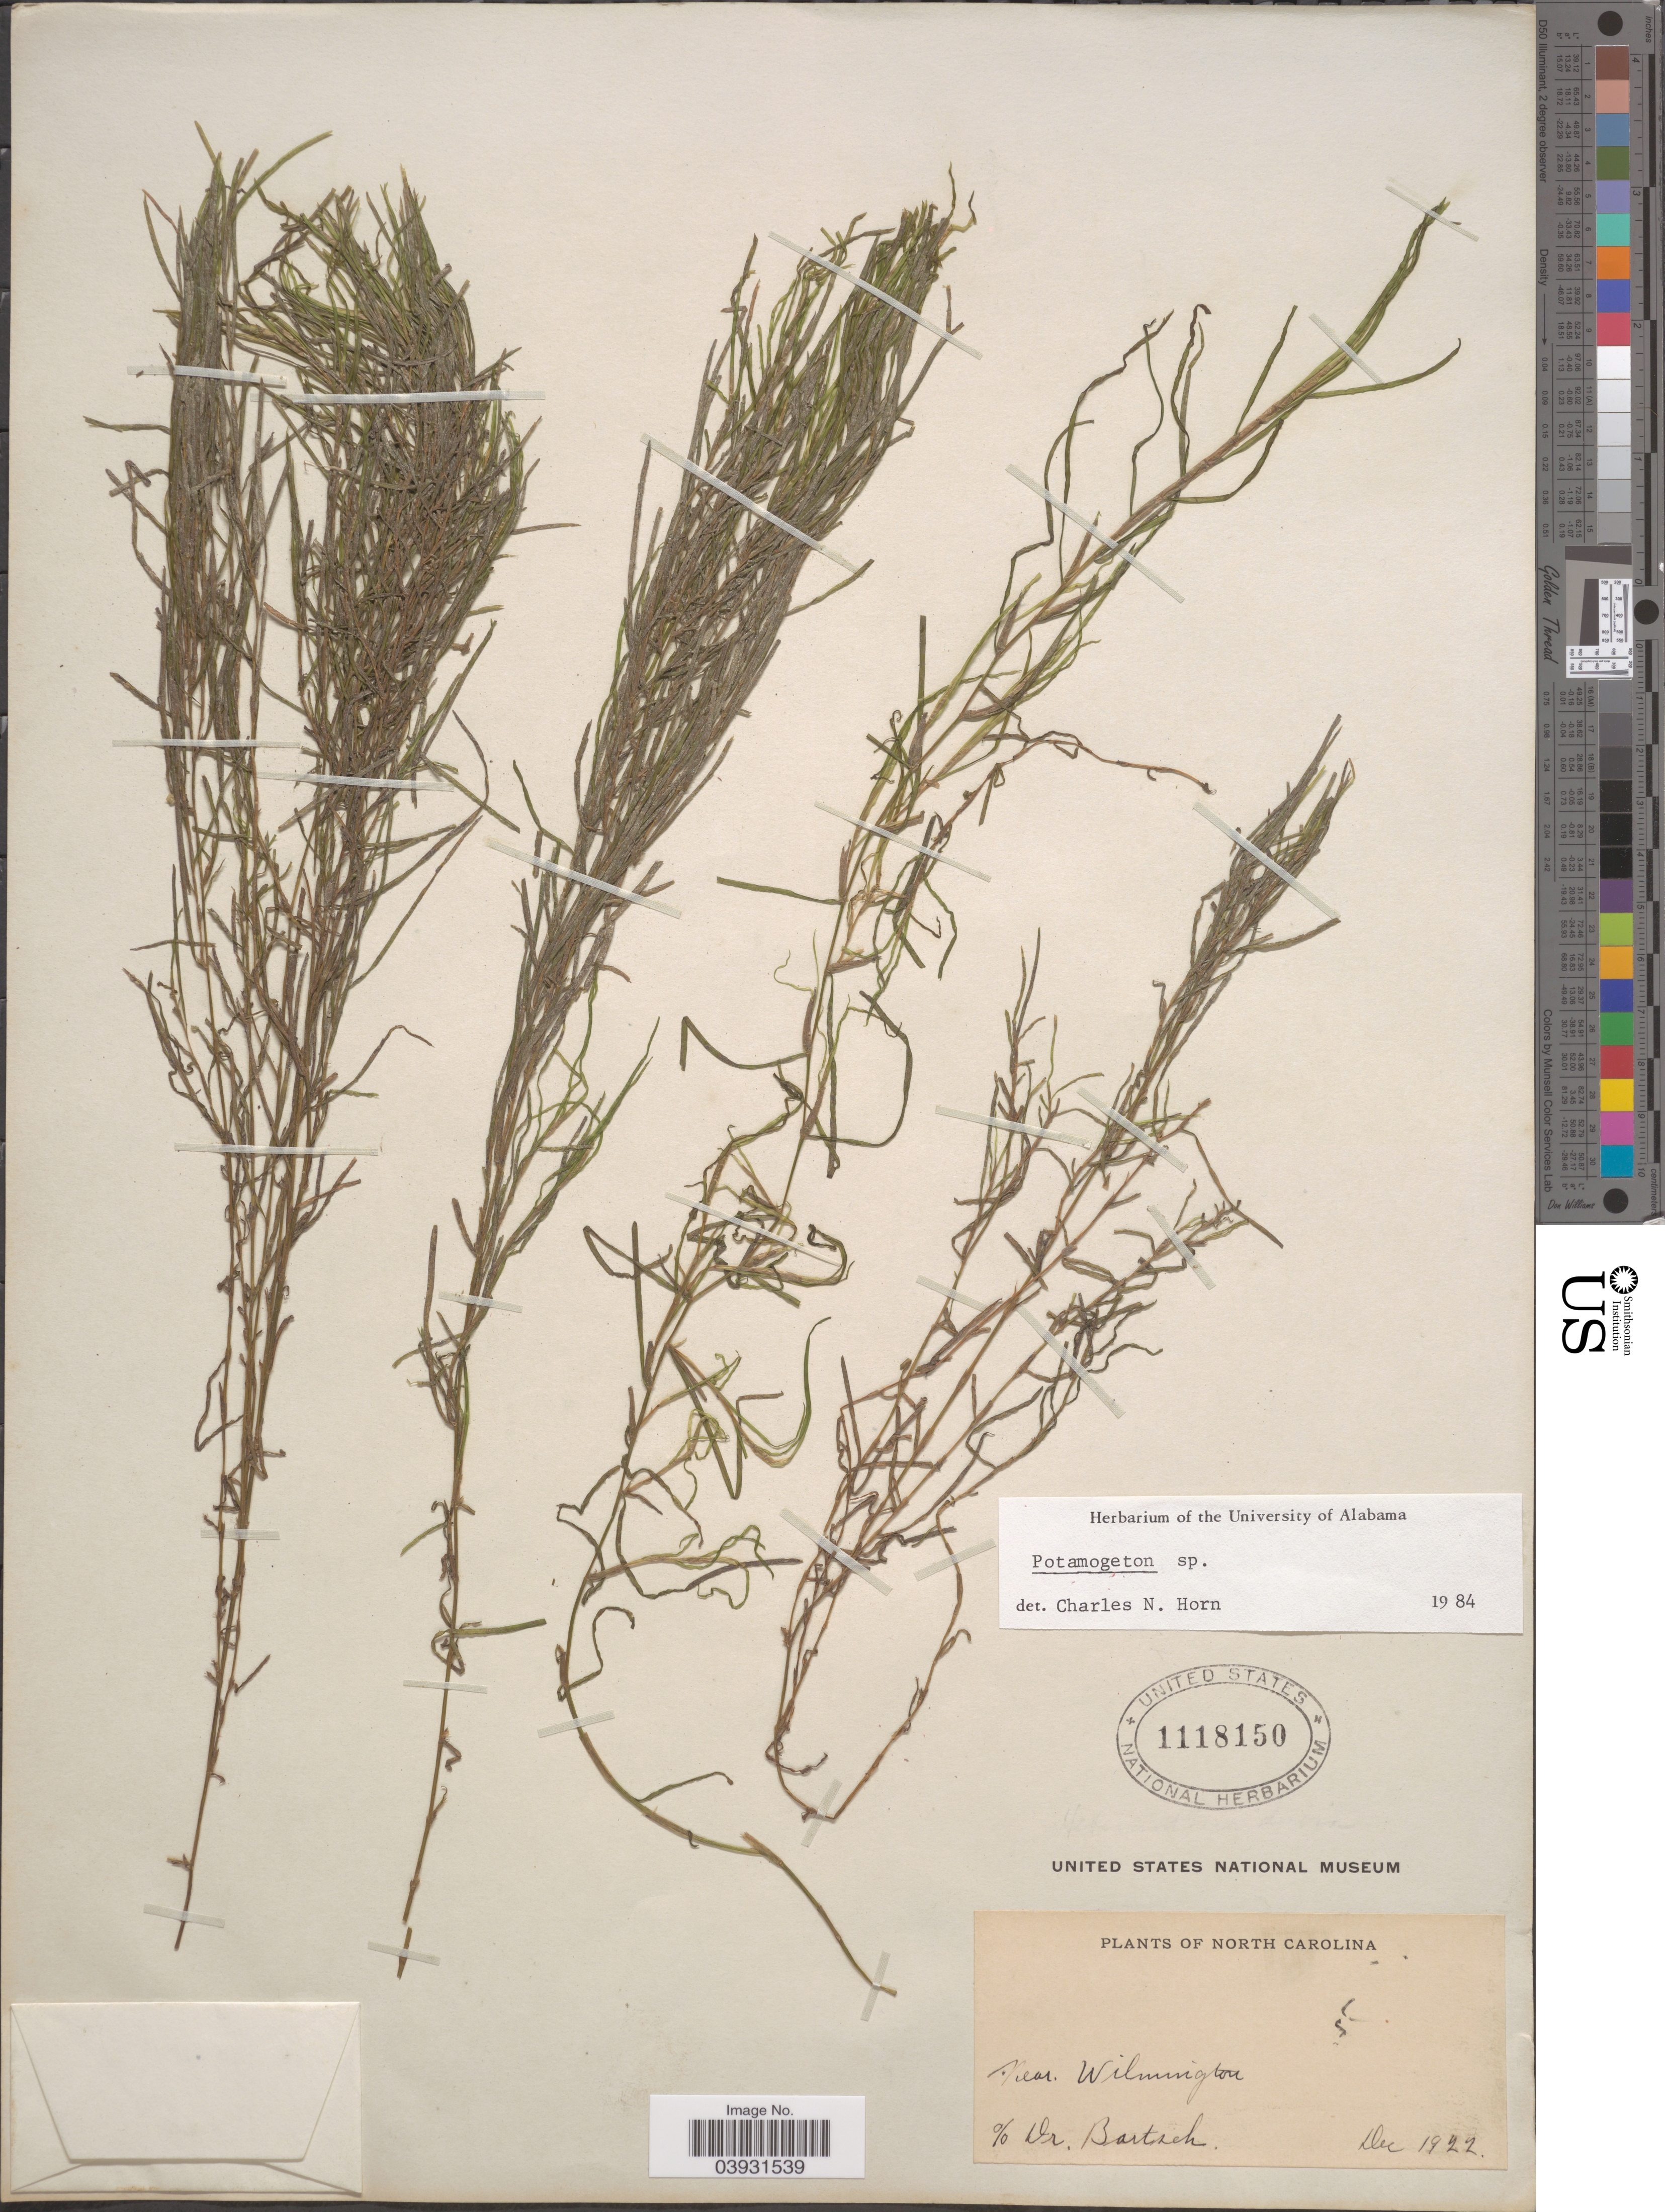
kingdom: Plantae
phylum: Tracheophyta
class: Liliopsida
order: Alismatales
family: Potamogetonaceae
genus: Potamogeton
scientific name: Potamogeton sp.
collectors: Bartsch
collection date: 1922-12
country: United States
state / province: North Carolina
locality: Near Wilmington.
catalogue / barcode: US 1118150